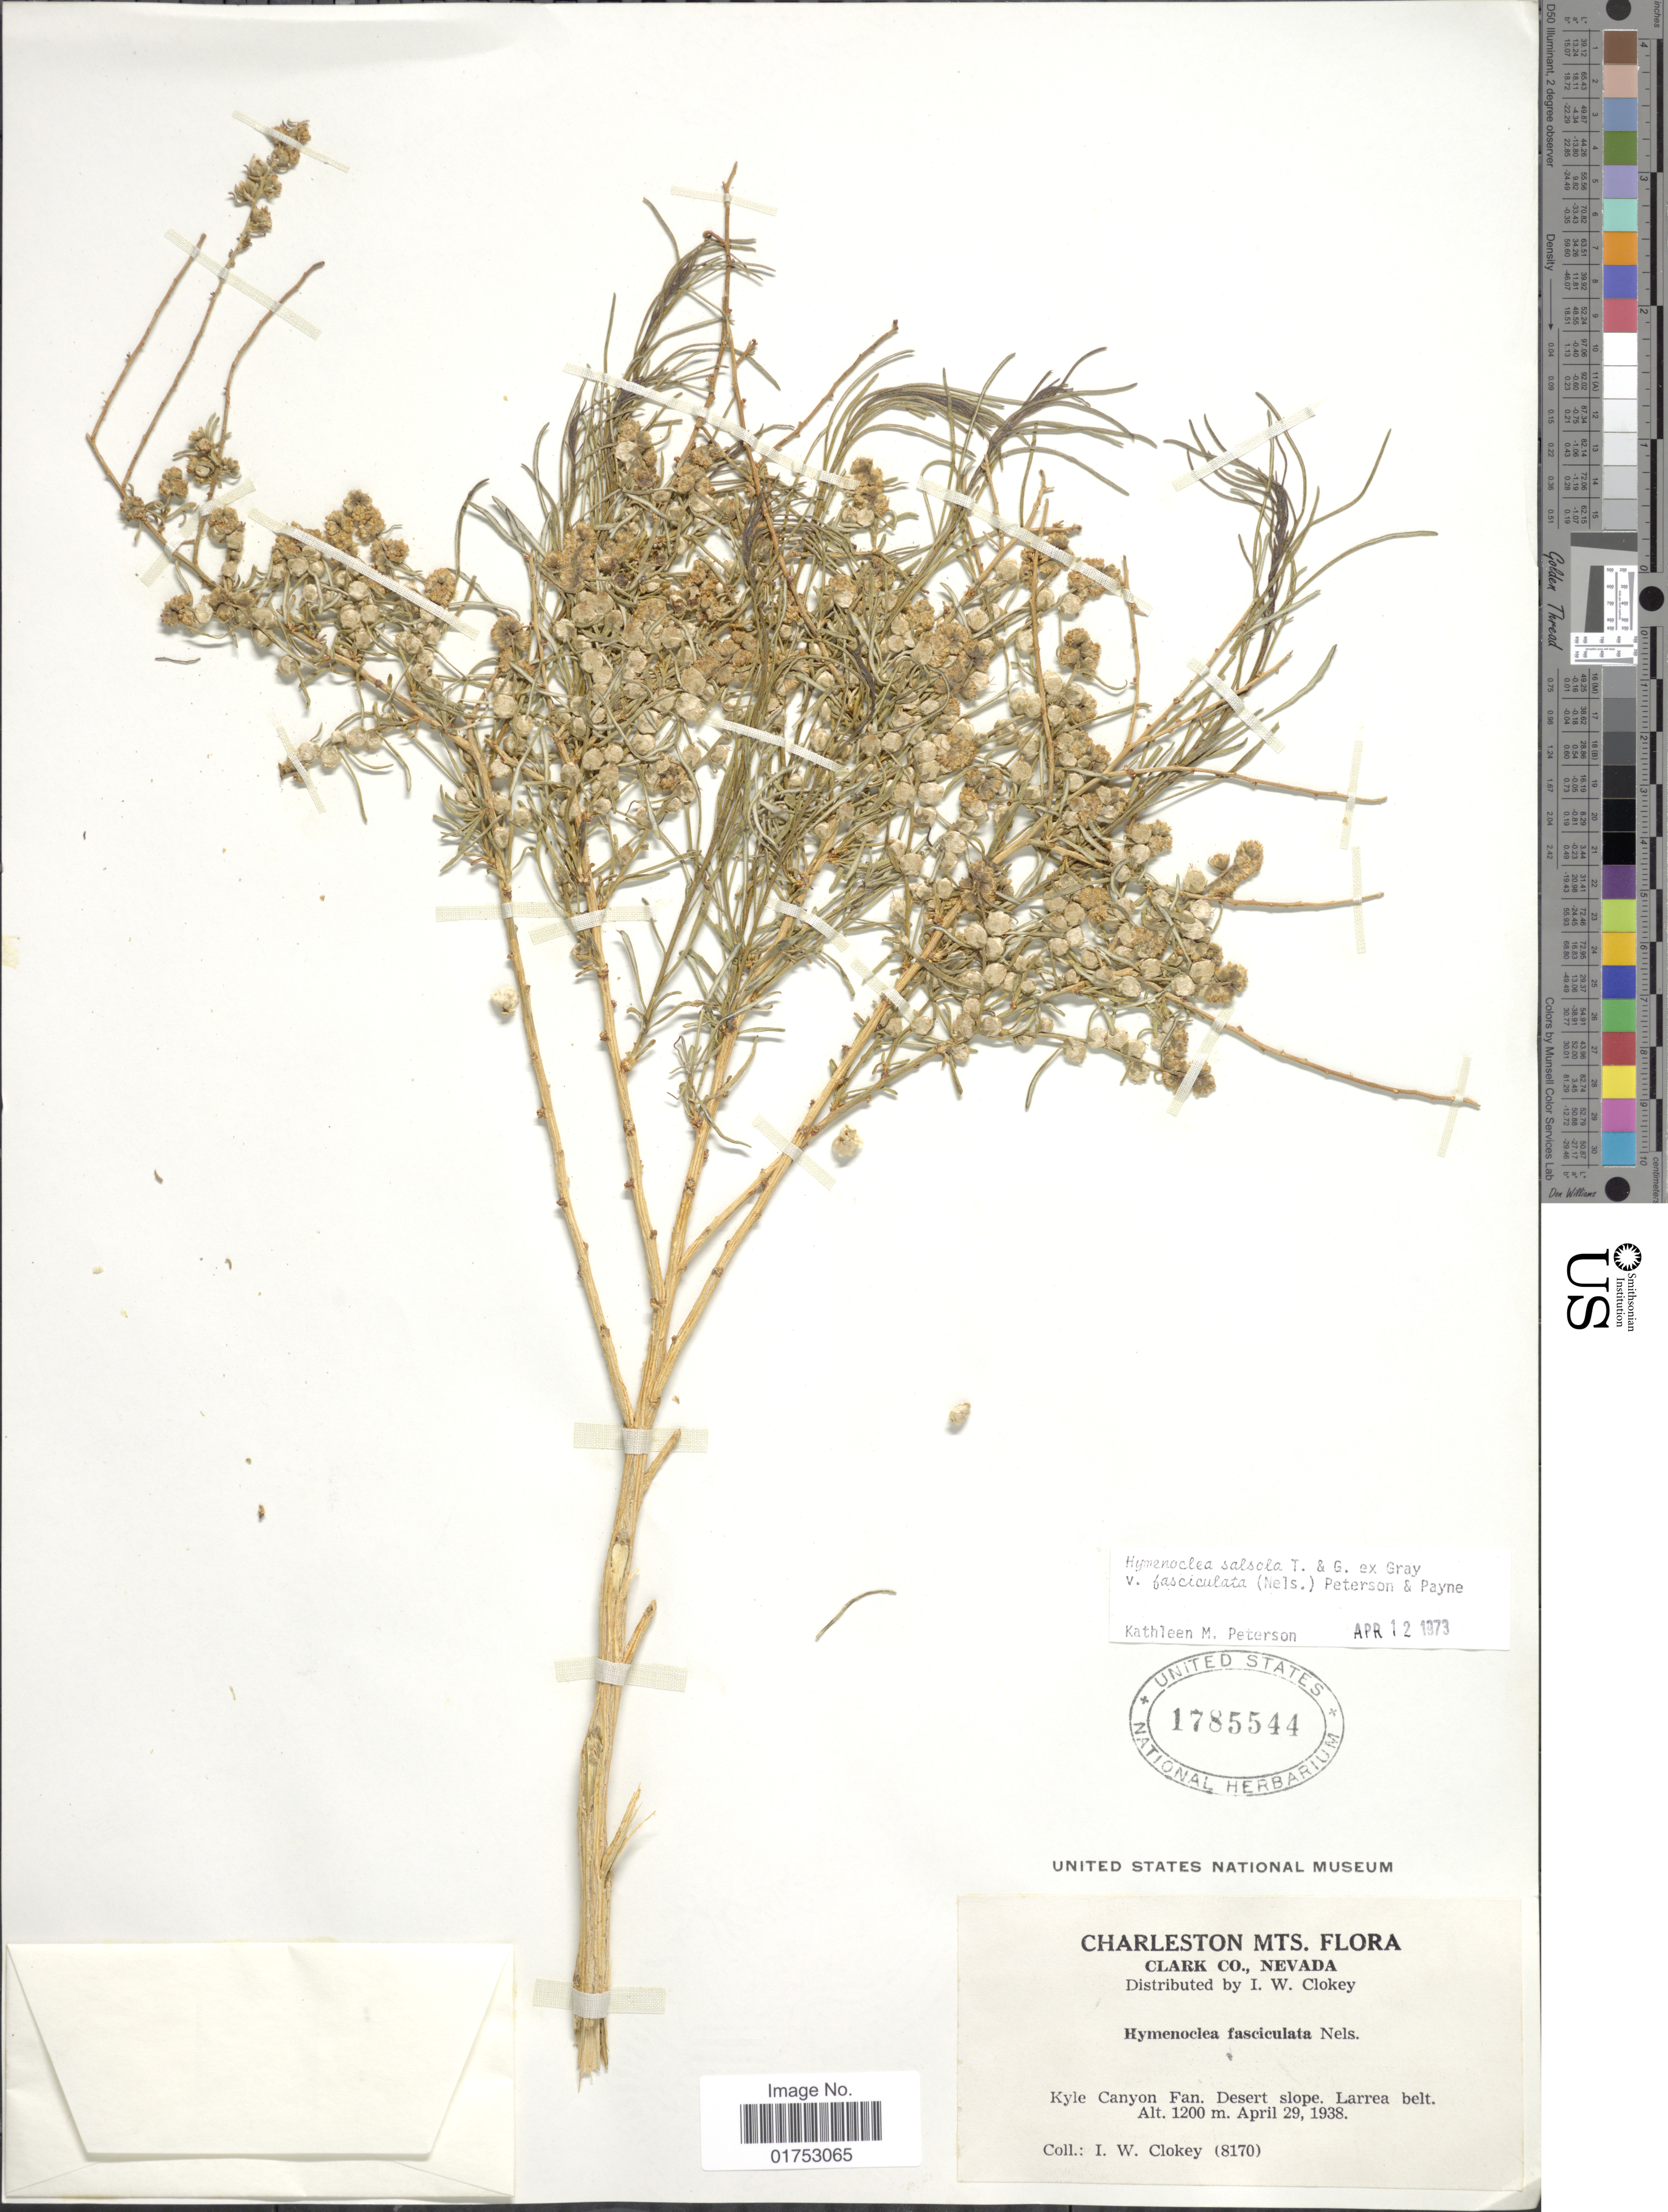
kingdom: Plantae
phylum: Tracheophyta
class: Magnoliopsida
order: Asterales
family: Asteraceae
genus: Hymenoclea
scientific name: Hymenoclea salsola var. fasciculata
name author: (A. Nelson) K.M. Peterson & W.W.Payne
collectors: I. W. Clokey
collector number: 8170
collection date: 1938-04-29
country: United States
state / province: Nevada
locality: Charleston Mts., Clark Co., Kyle Canyon Fan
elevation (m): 1200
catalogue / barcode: US 1785544